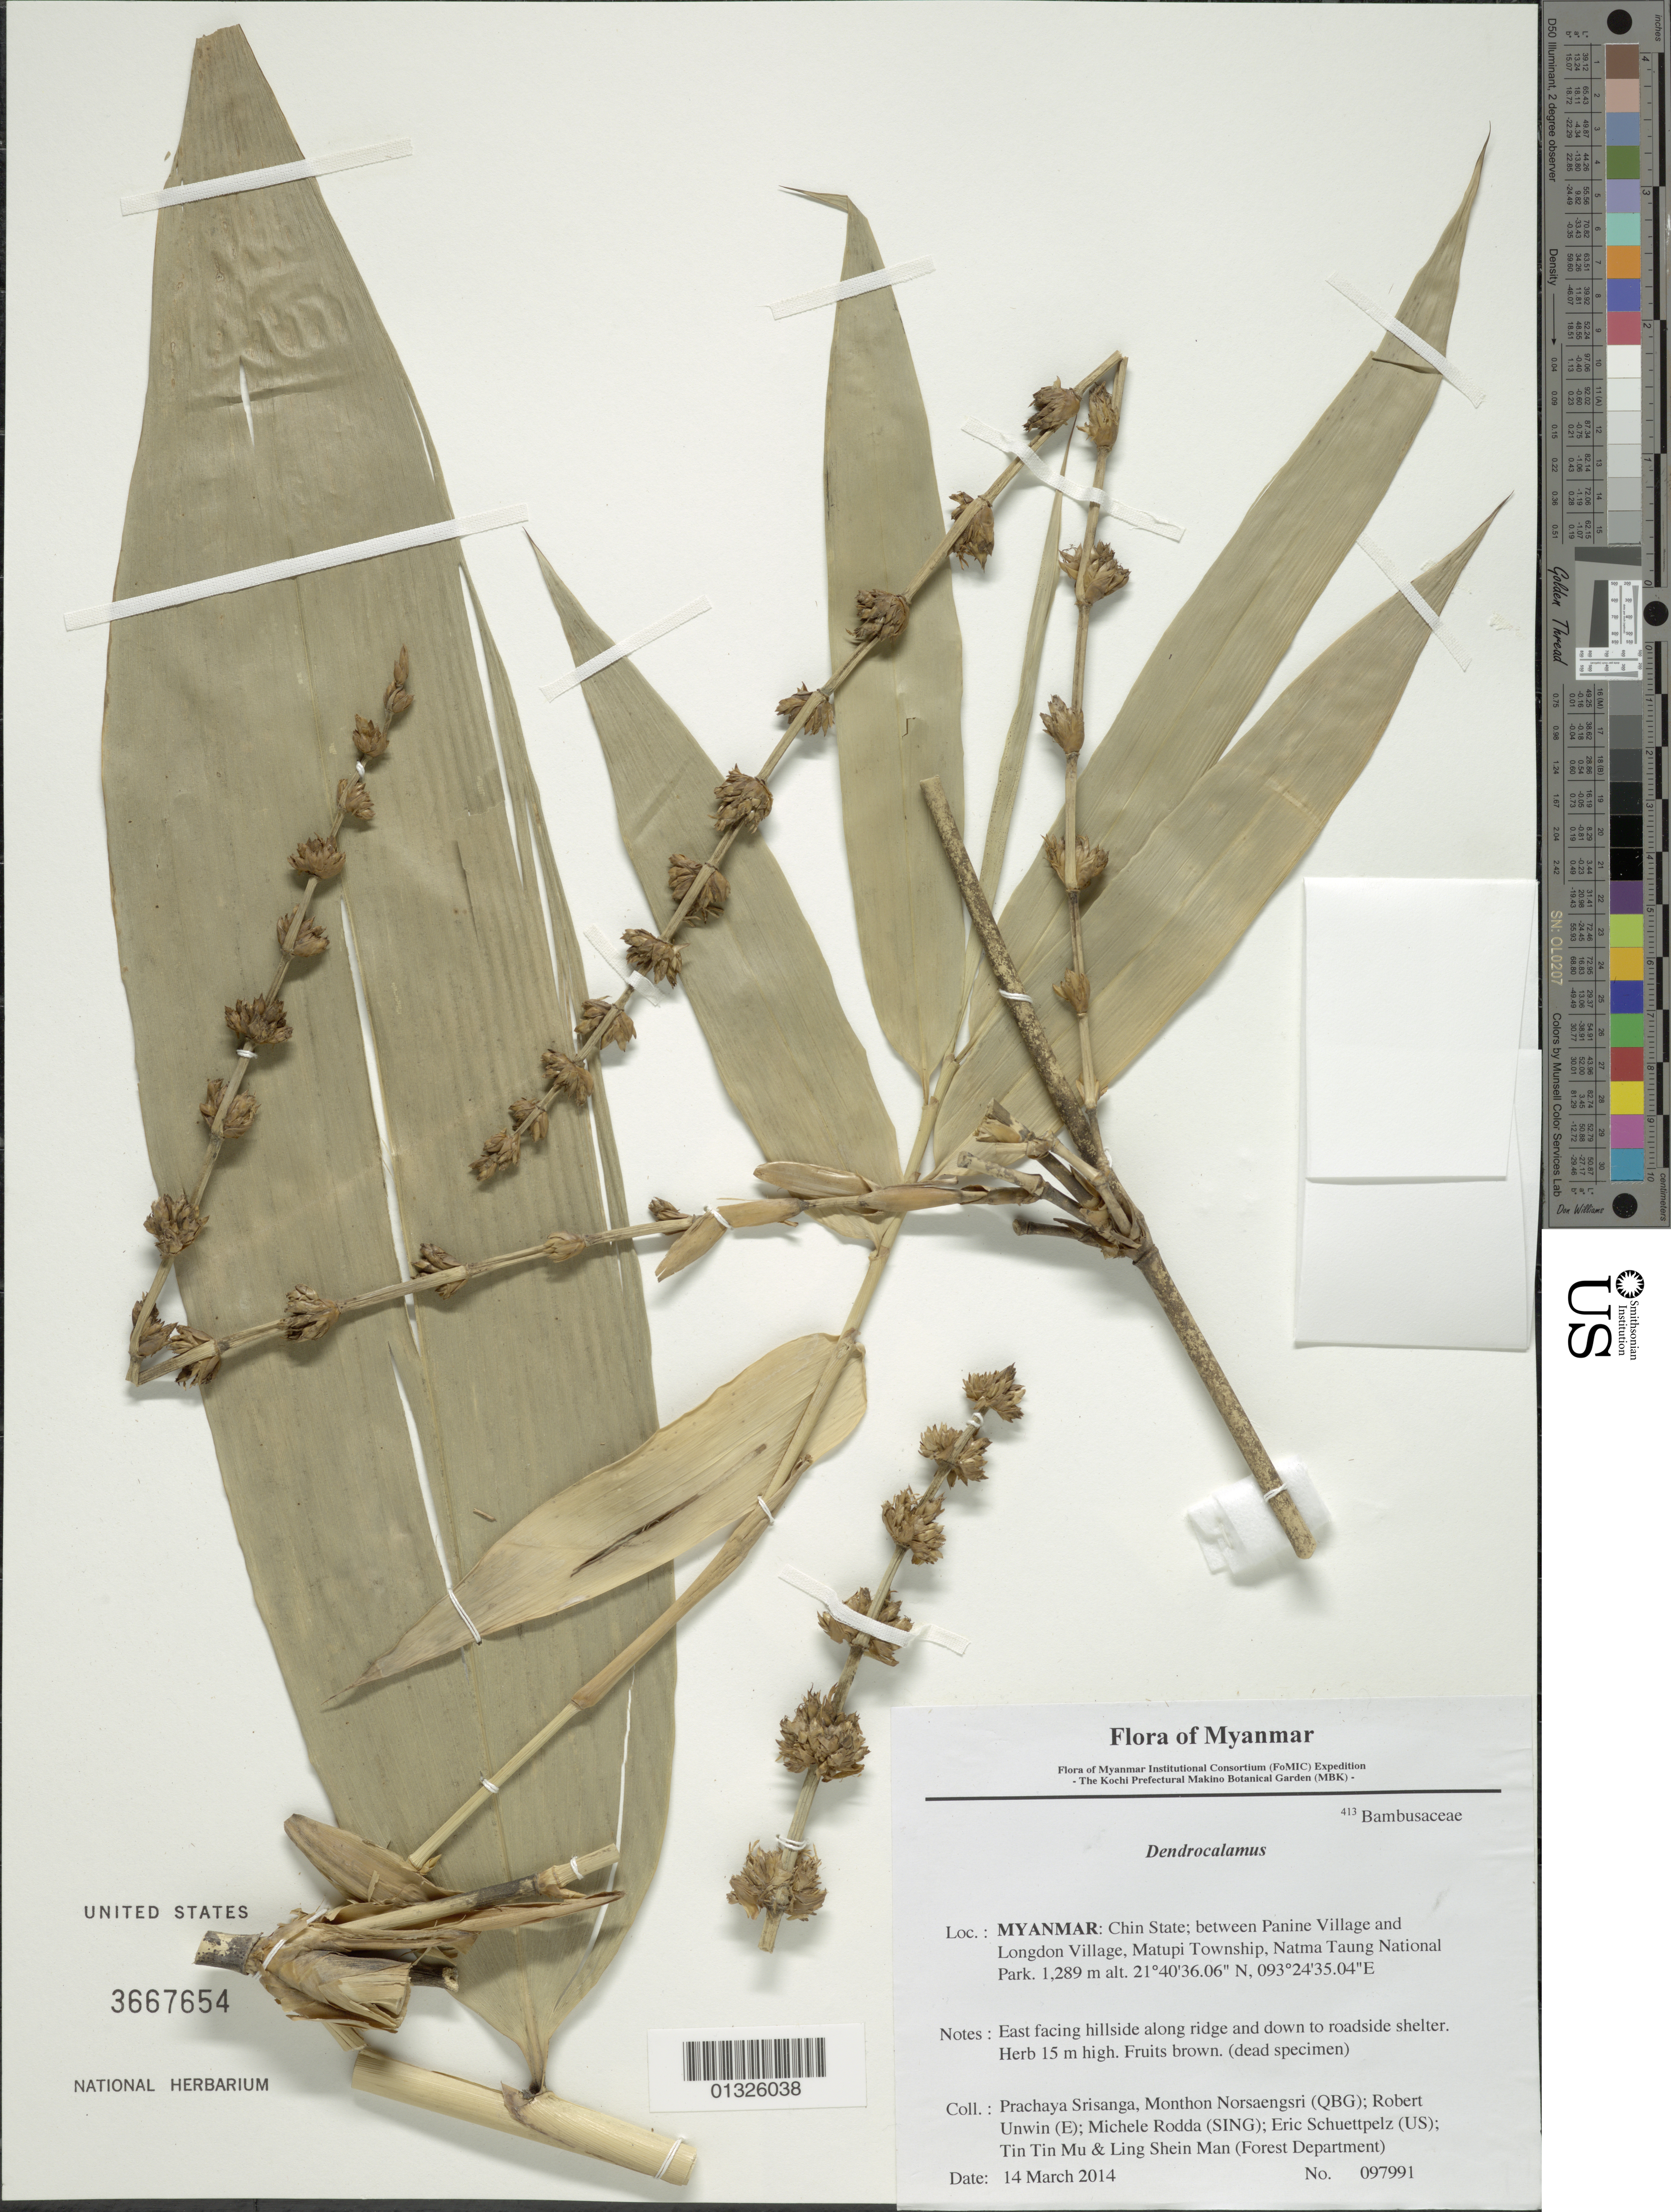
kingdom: Plantae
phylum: Tracheophyta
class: Liliopsida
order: Poales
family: Poaceae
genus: Dendrocalamus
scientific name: Dendrocalamus sp.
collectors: P. Srisanga, M. Norsaengsri, R. Unwin, M. Rodda, E. Schuettpelz, Tin Tin Mu & Ling Shein Man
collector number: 97991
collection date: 2014-03-14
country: Myanmar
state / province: Chin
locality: Between Panine Village and Longdon Village, Matupi Township, Natma Taung National Park.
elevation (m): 1289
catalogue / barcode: US 3667654